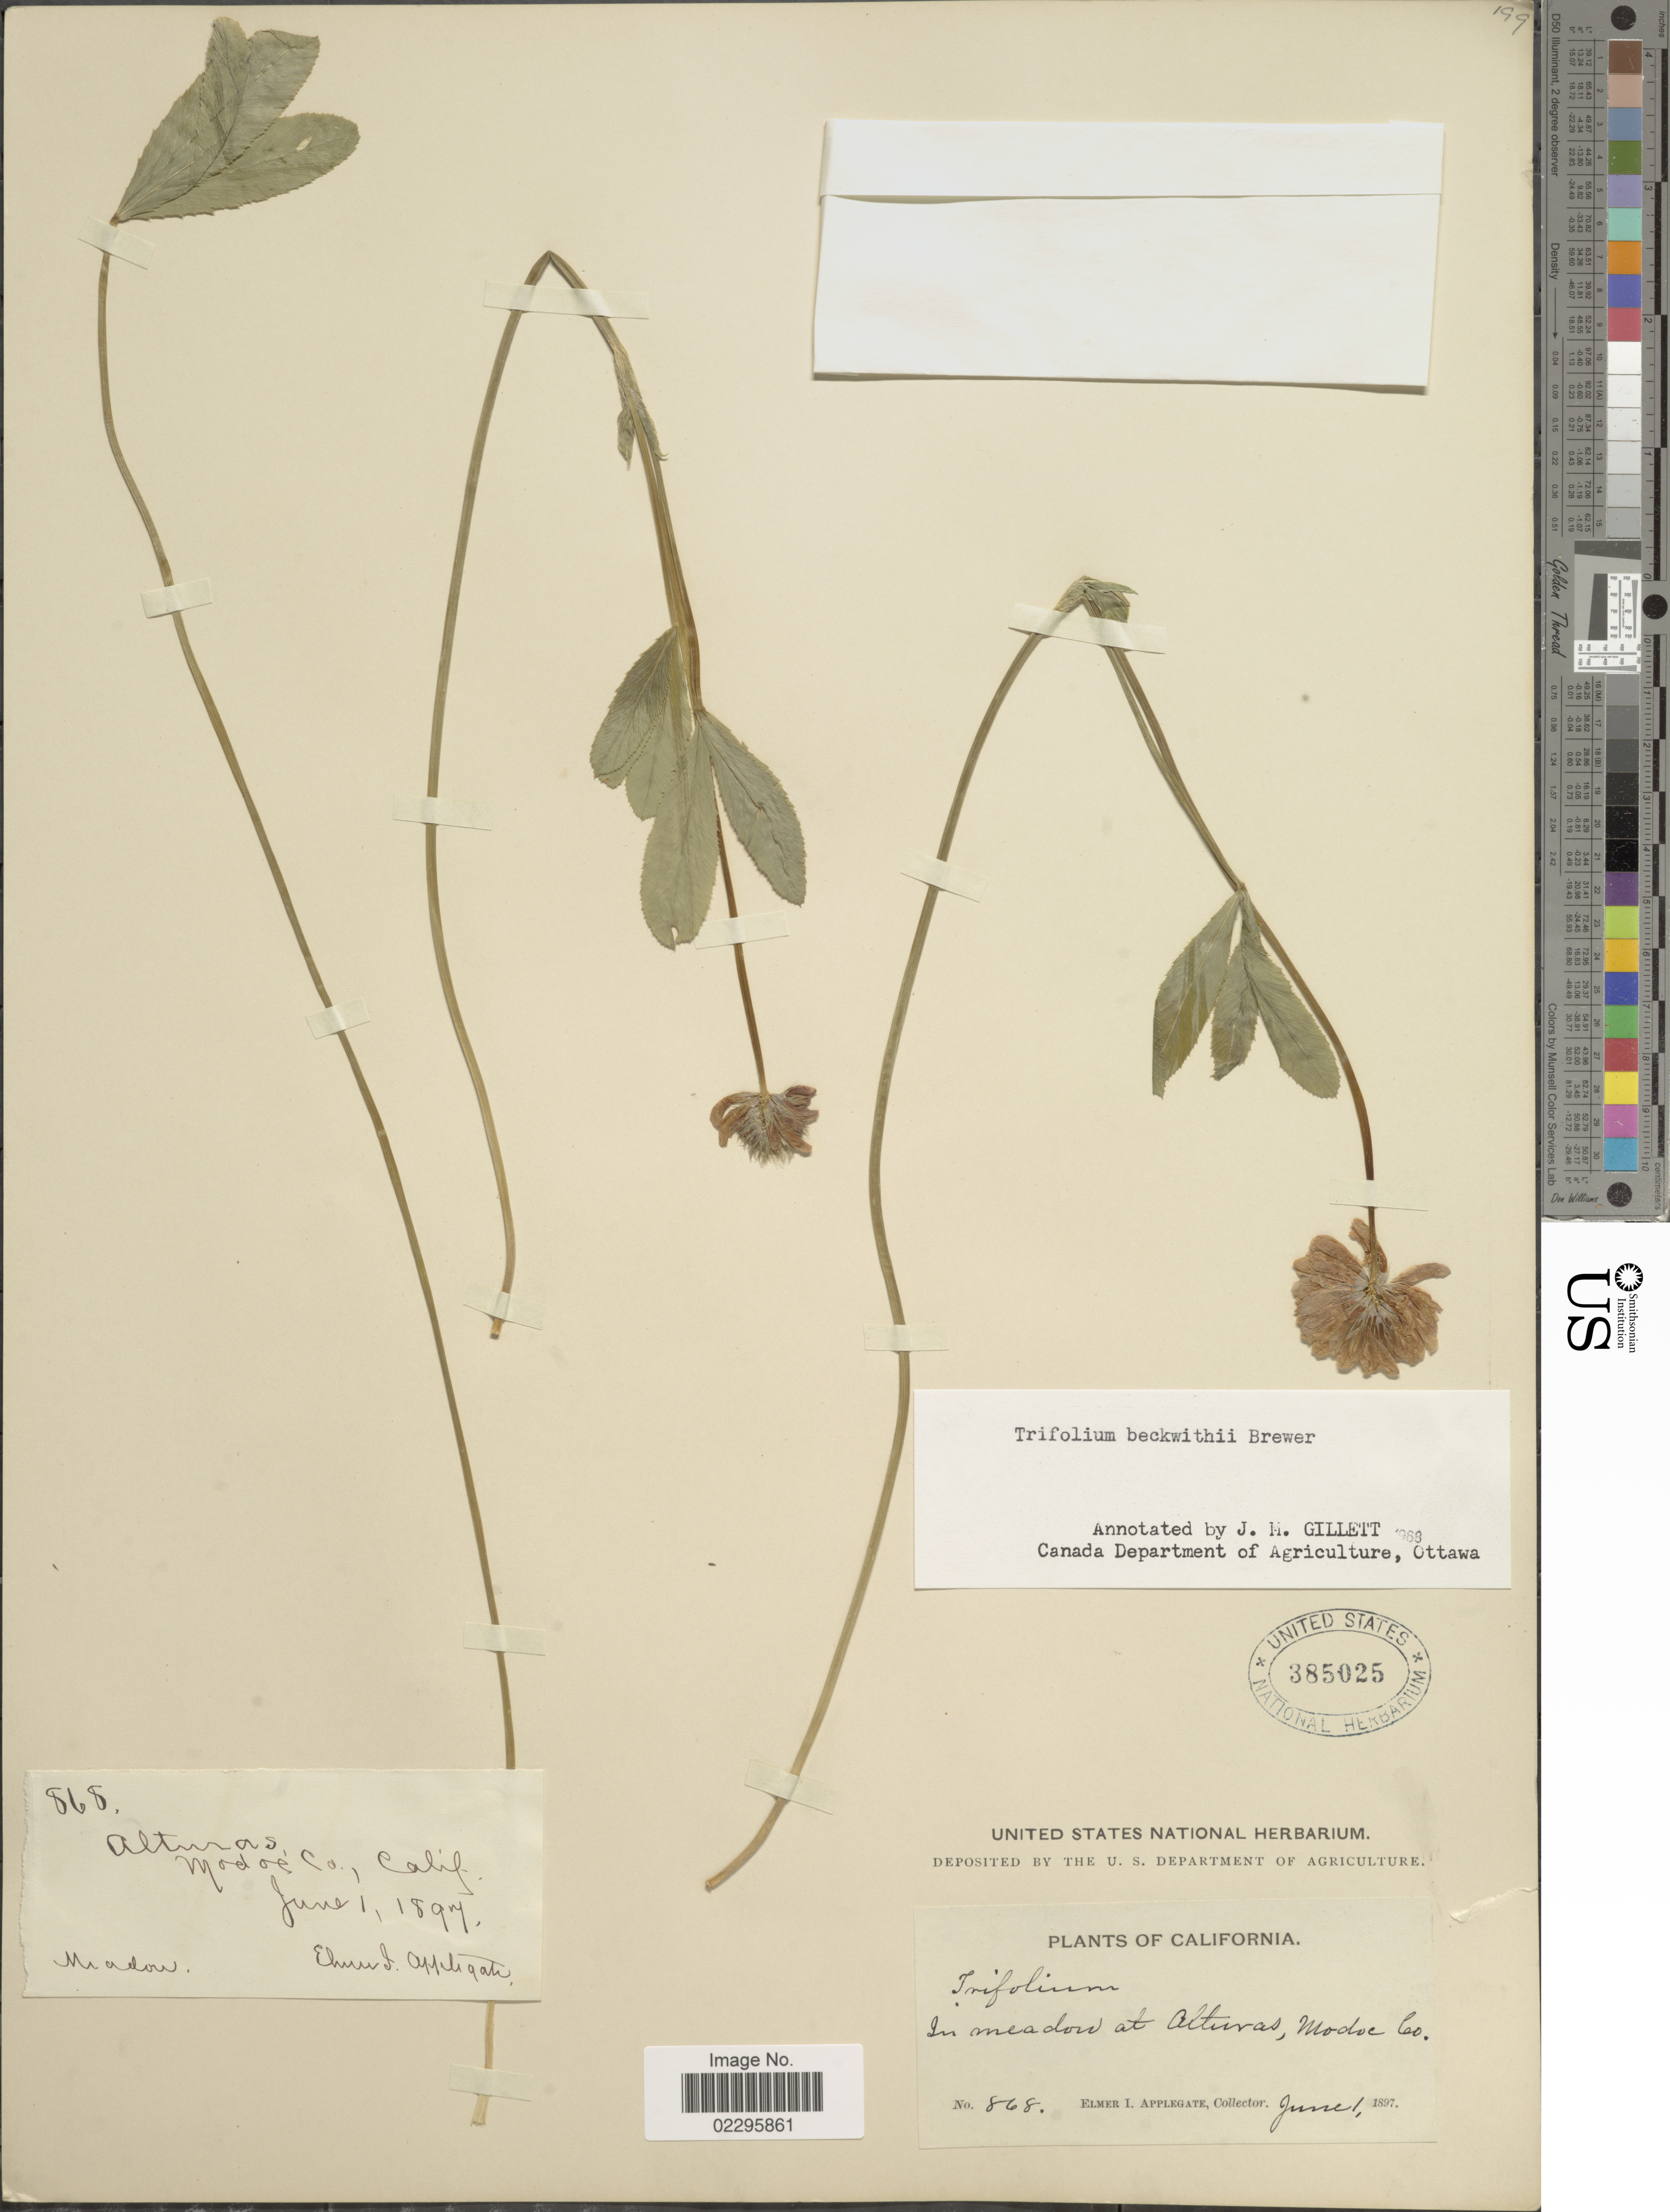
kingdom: Plantae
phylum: Tracheophyta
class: Magnoliopsida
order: Fabales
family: Fabaceae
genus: Trifolium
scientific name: Trifolium beckwithii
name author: S. Watson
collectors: E. I. Applegate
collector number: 868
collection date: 1897-06-01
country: United States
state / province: California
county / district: Modoc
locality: In meadow at Alturas, Modoc Co.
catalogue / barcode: US 385025